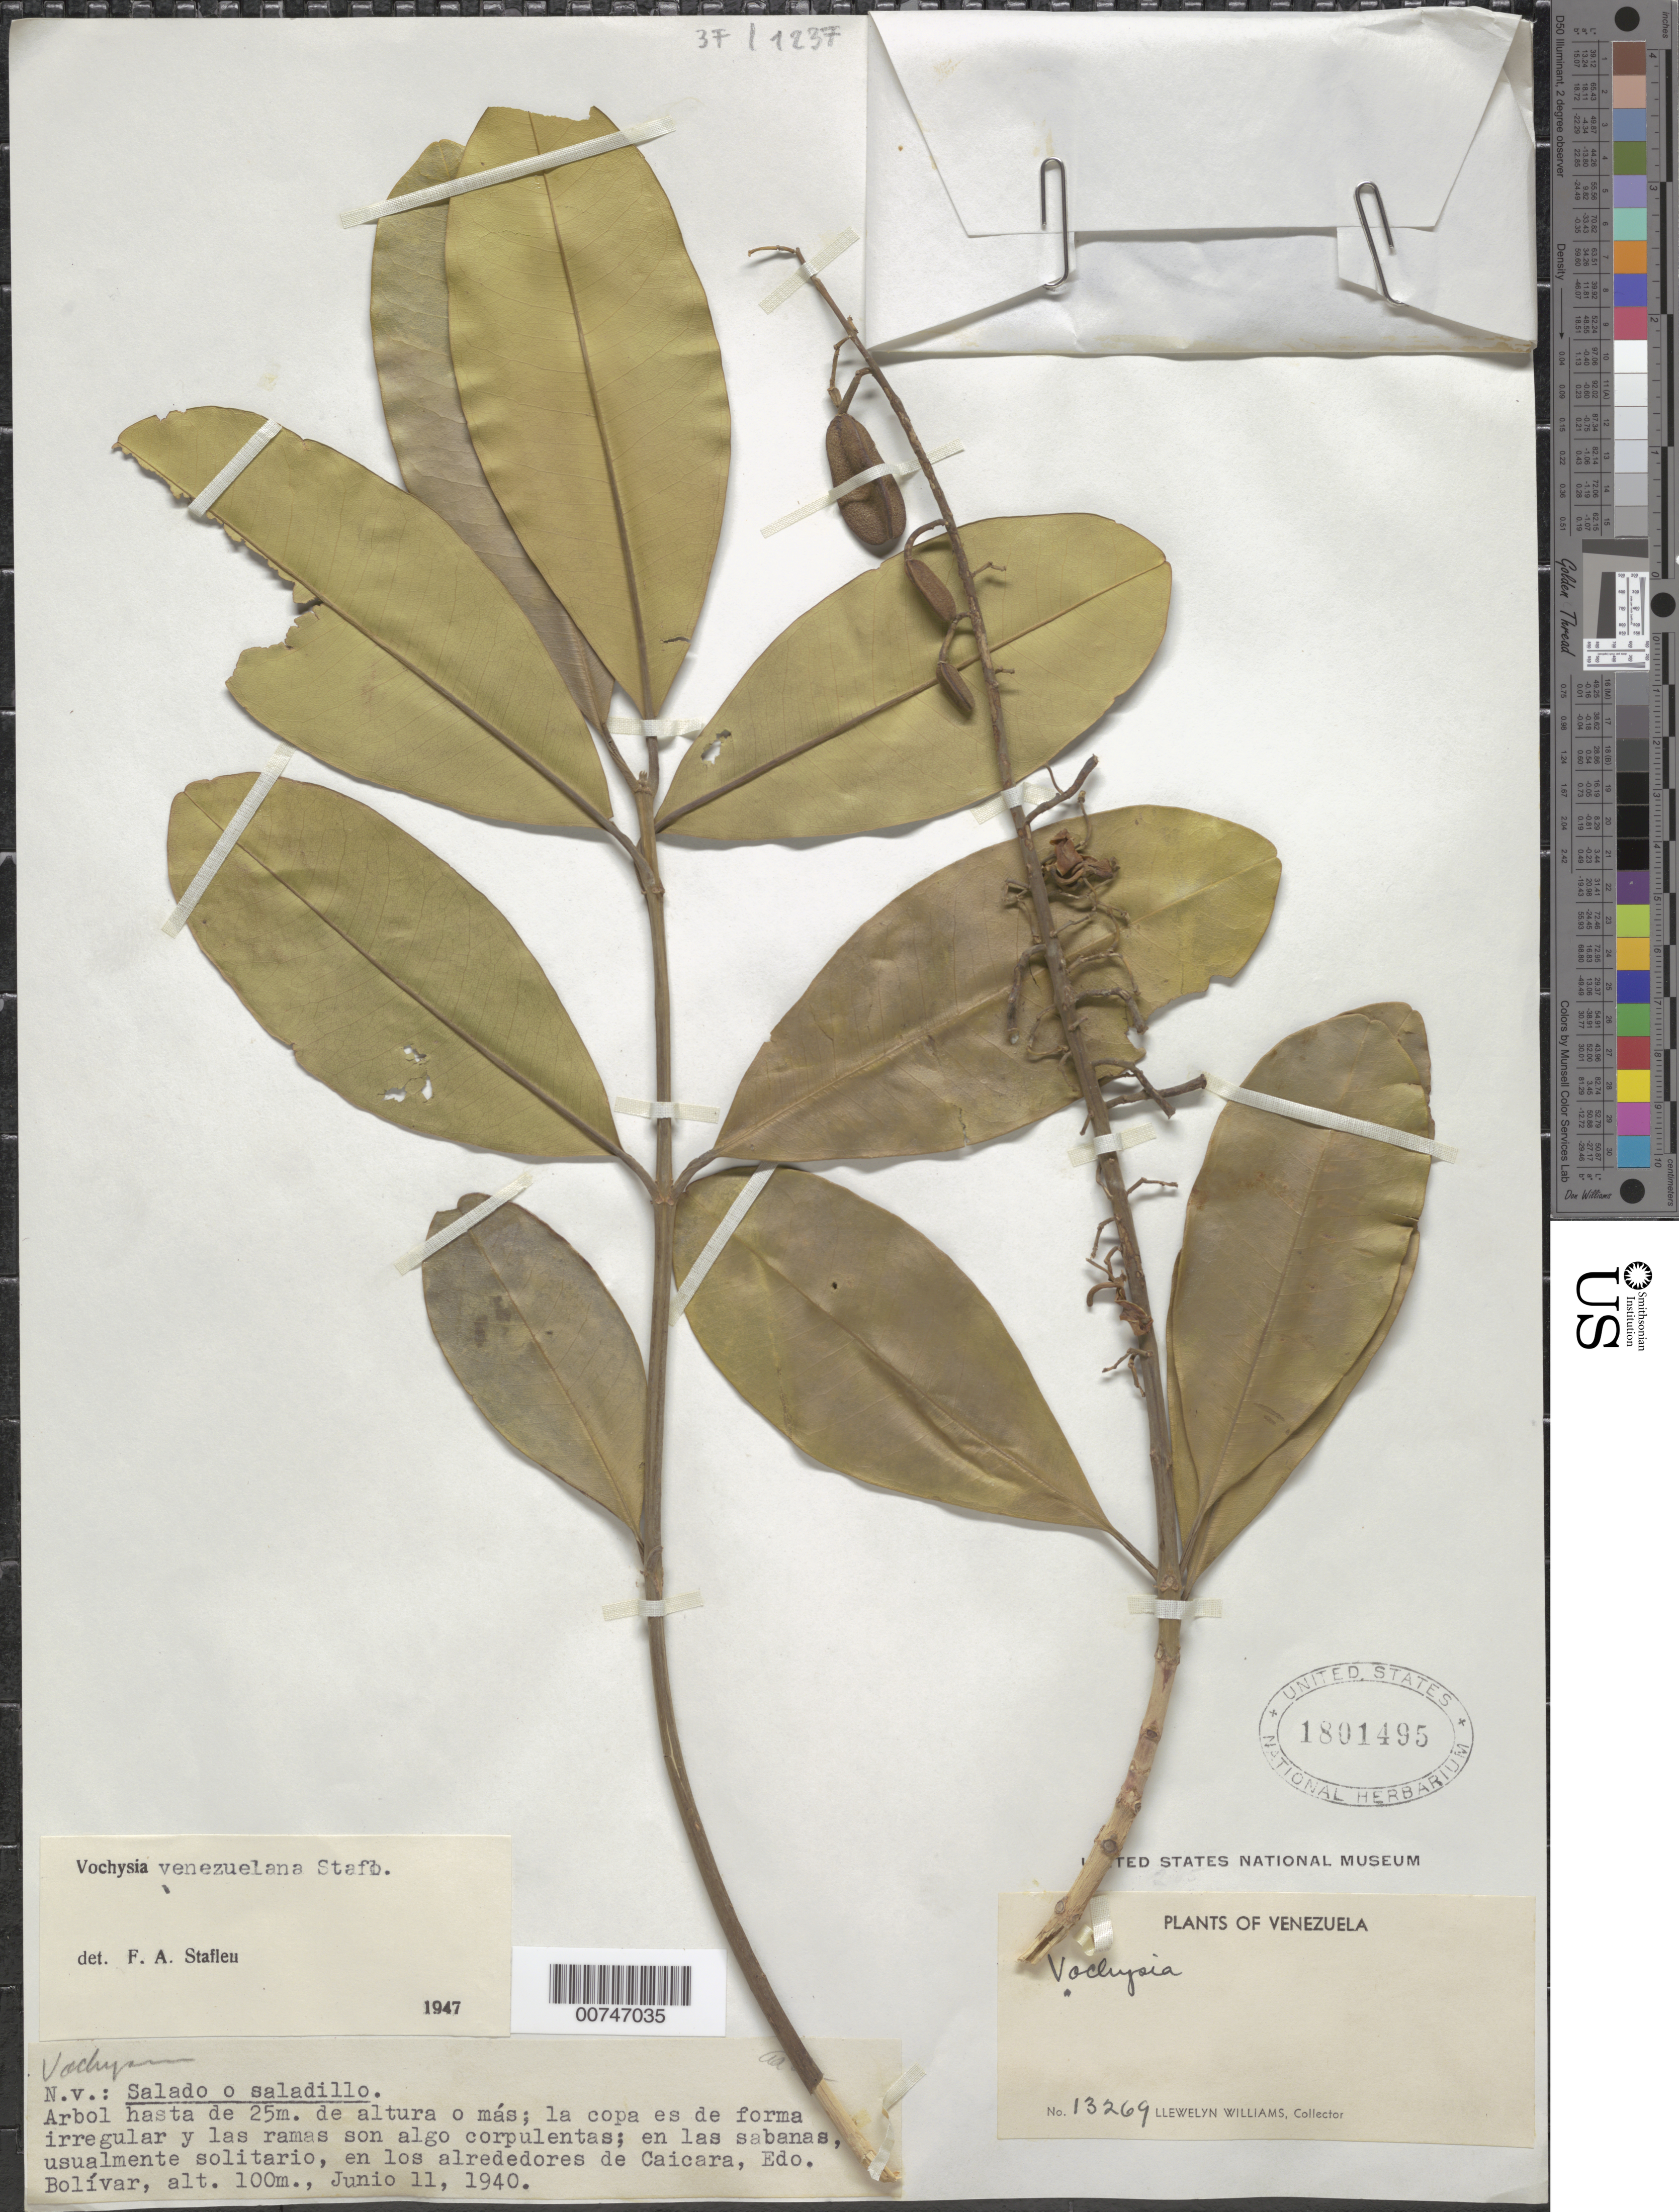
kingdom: Plantae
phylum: Tracheophyta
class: Magnoliopsida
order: Myrtales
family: Vochysiaceae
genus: Vochysia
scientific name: Vochysia venezuelana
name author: Stafleu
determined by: Stafleu, F. A.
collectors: Ll. Williams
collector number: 13269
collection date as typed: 11-Jun-40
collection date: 1940-06-11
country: Venezuela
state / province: Bolívar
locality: Caicara, Medio Orinoco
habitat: Sabanas, usualmente solitario, en los alrededores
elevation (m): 100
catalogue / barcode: US 1801495